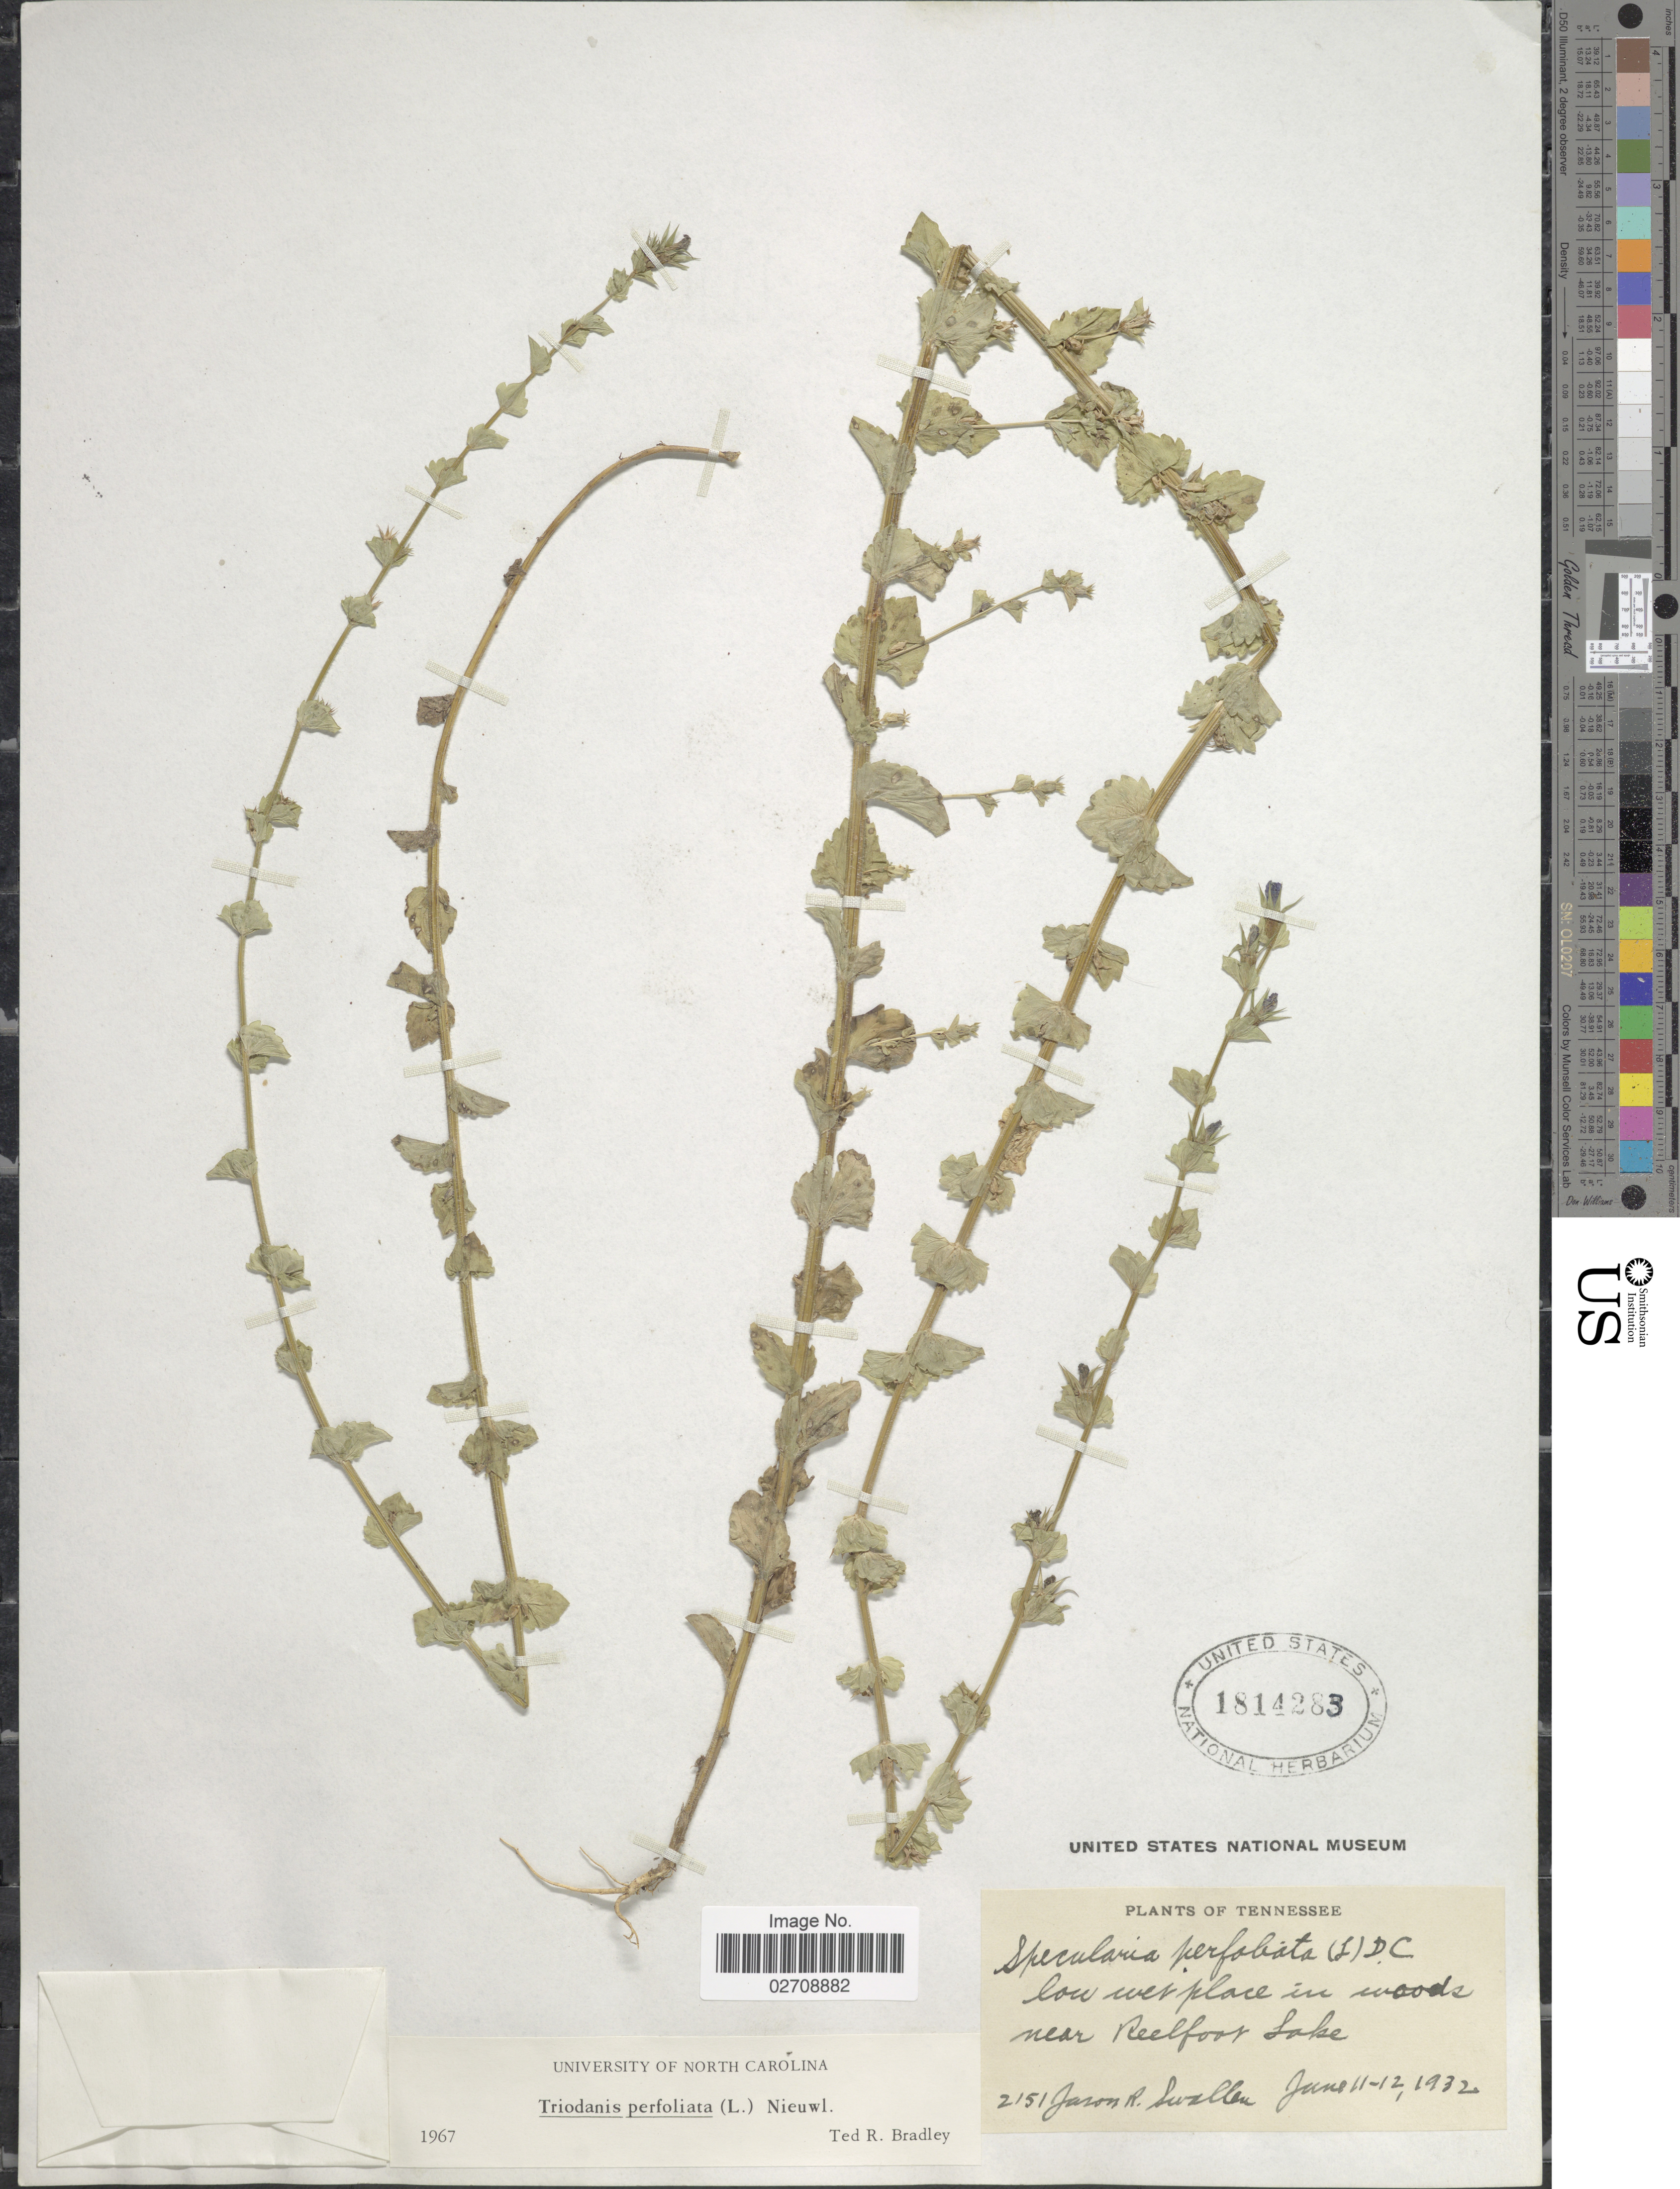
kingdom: Plantae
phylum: Tracheophyta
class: Magnoliopsida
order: Asterales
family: Campanulaceae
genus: Triodanis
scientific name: Triodanis perfoliata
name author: (L.) Nieuwl.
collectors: J. R. Swallen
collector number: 2151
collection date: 1932-06-11/1932-06-12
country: United States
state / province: Tennessee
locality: Low wet place in woods, near Reelfoot Lake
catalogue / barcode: US 1814283